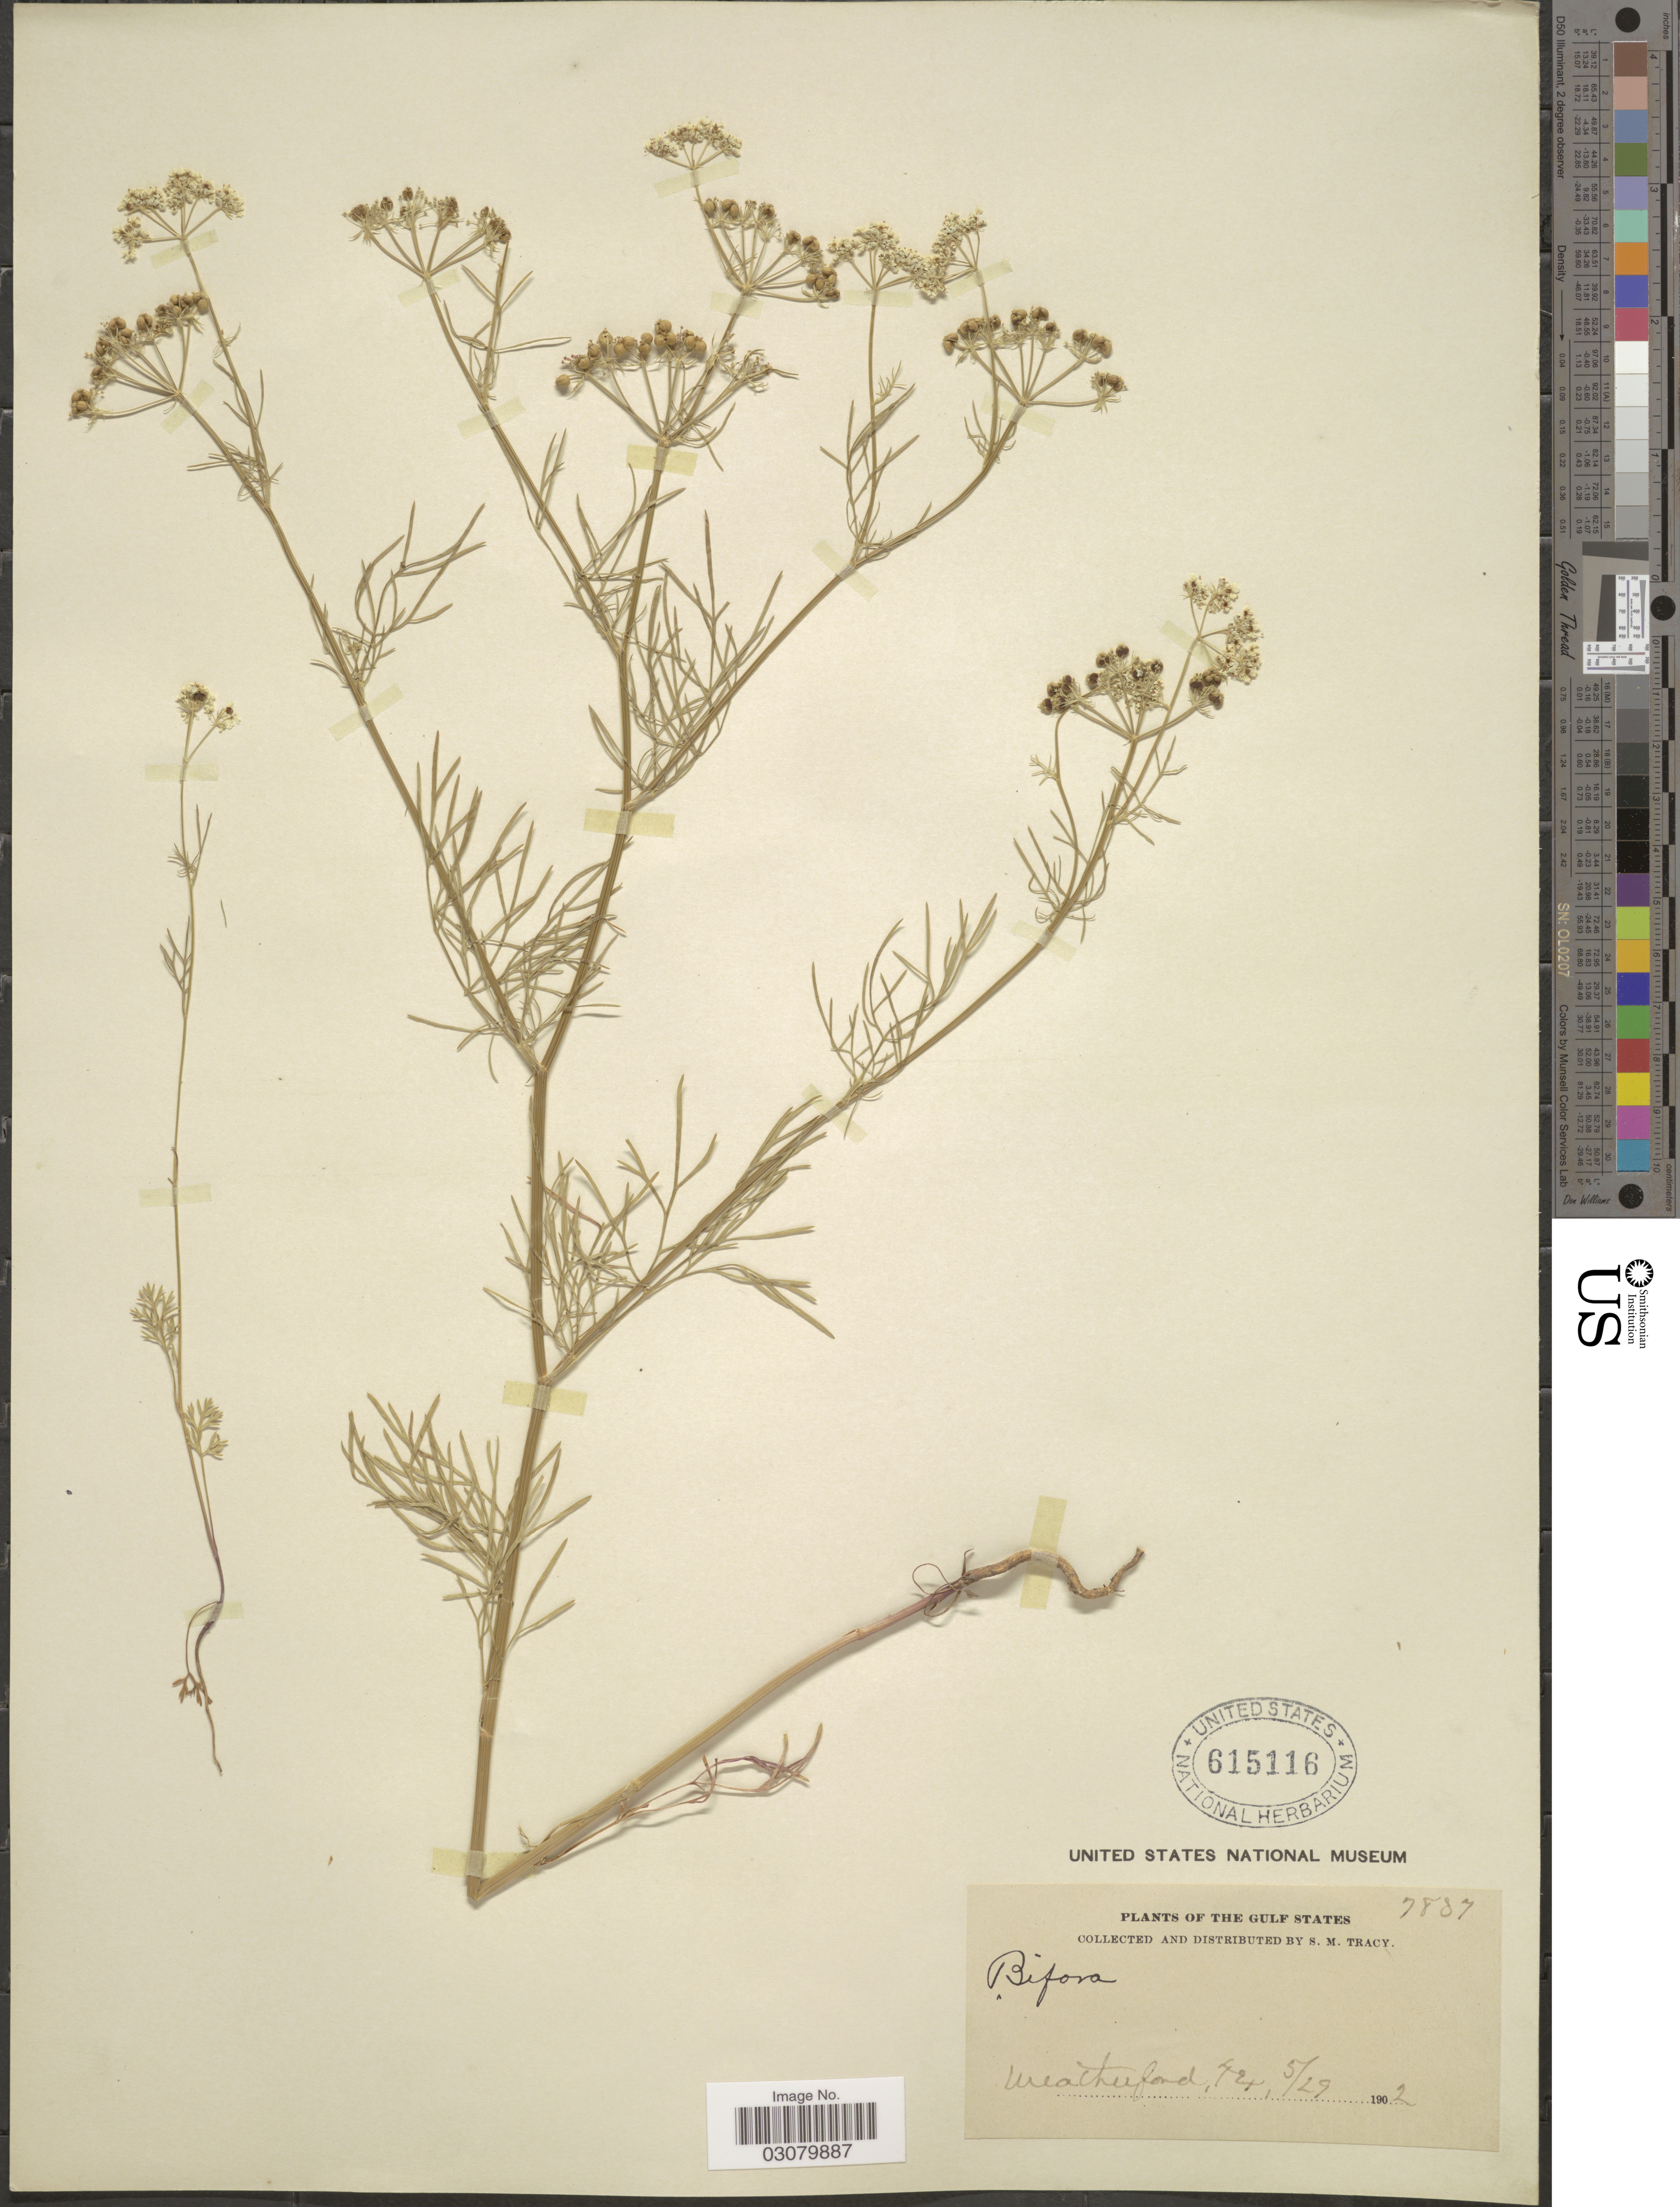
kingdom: Plantae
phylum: Tracheophyta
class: Magnoliopsida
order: Apiales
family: Apiaceae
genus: Bifora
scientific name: Bifora americana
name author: (DC.) Benth. & Hook. f. ex S. Watson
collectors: S. M. Tracy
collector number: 7887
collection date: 1902-05-29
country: United States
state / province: Texas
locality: The Gulf States. Weatherford.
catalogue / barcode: US 615116